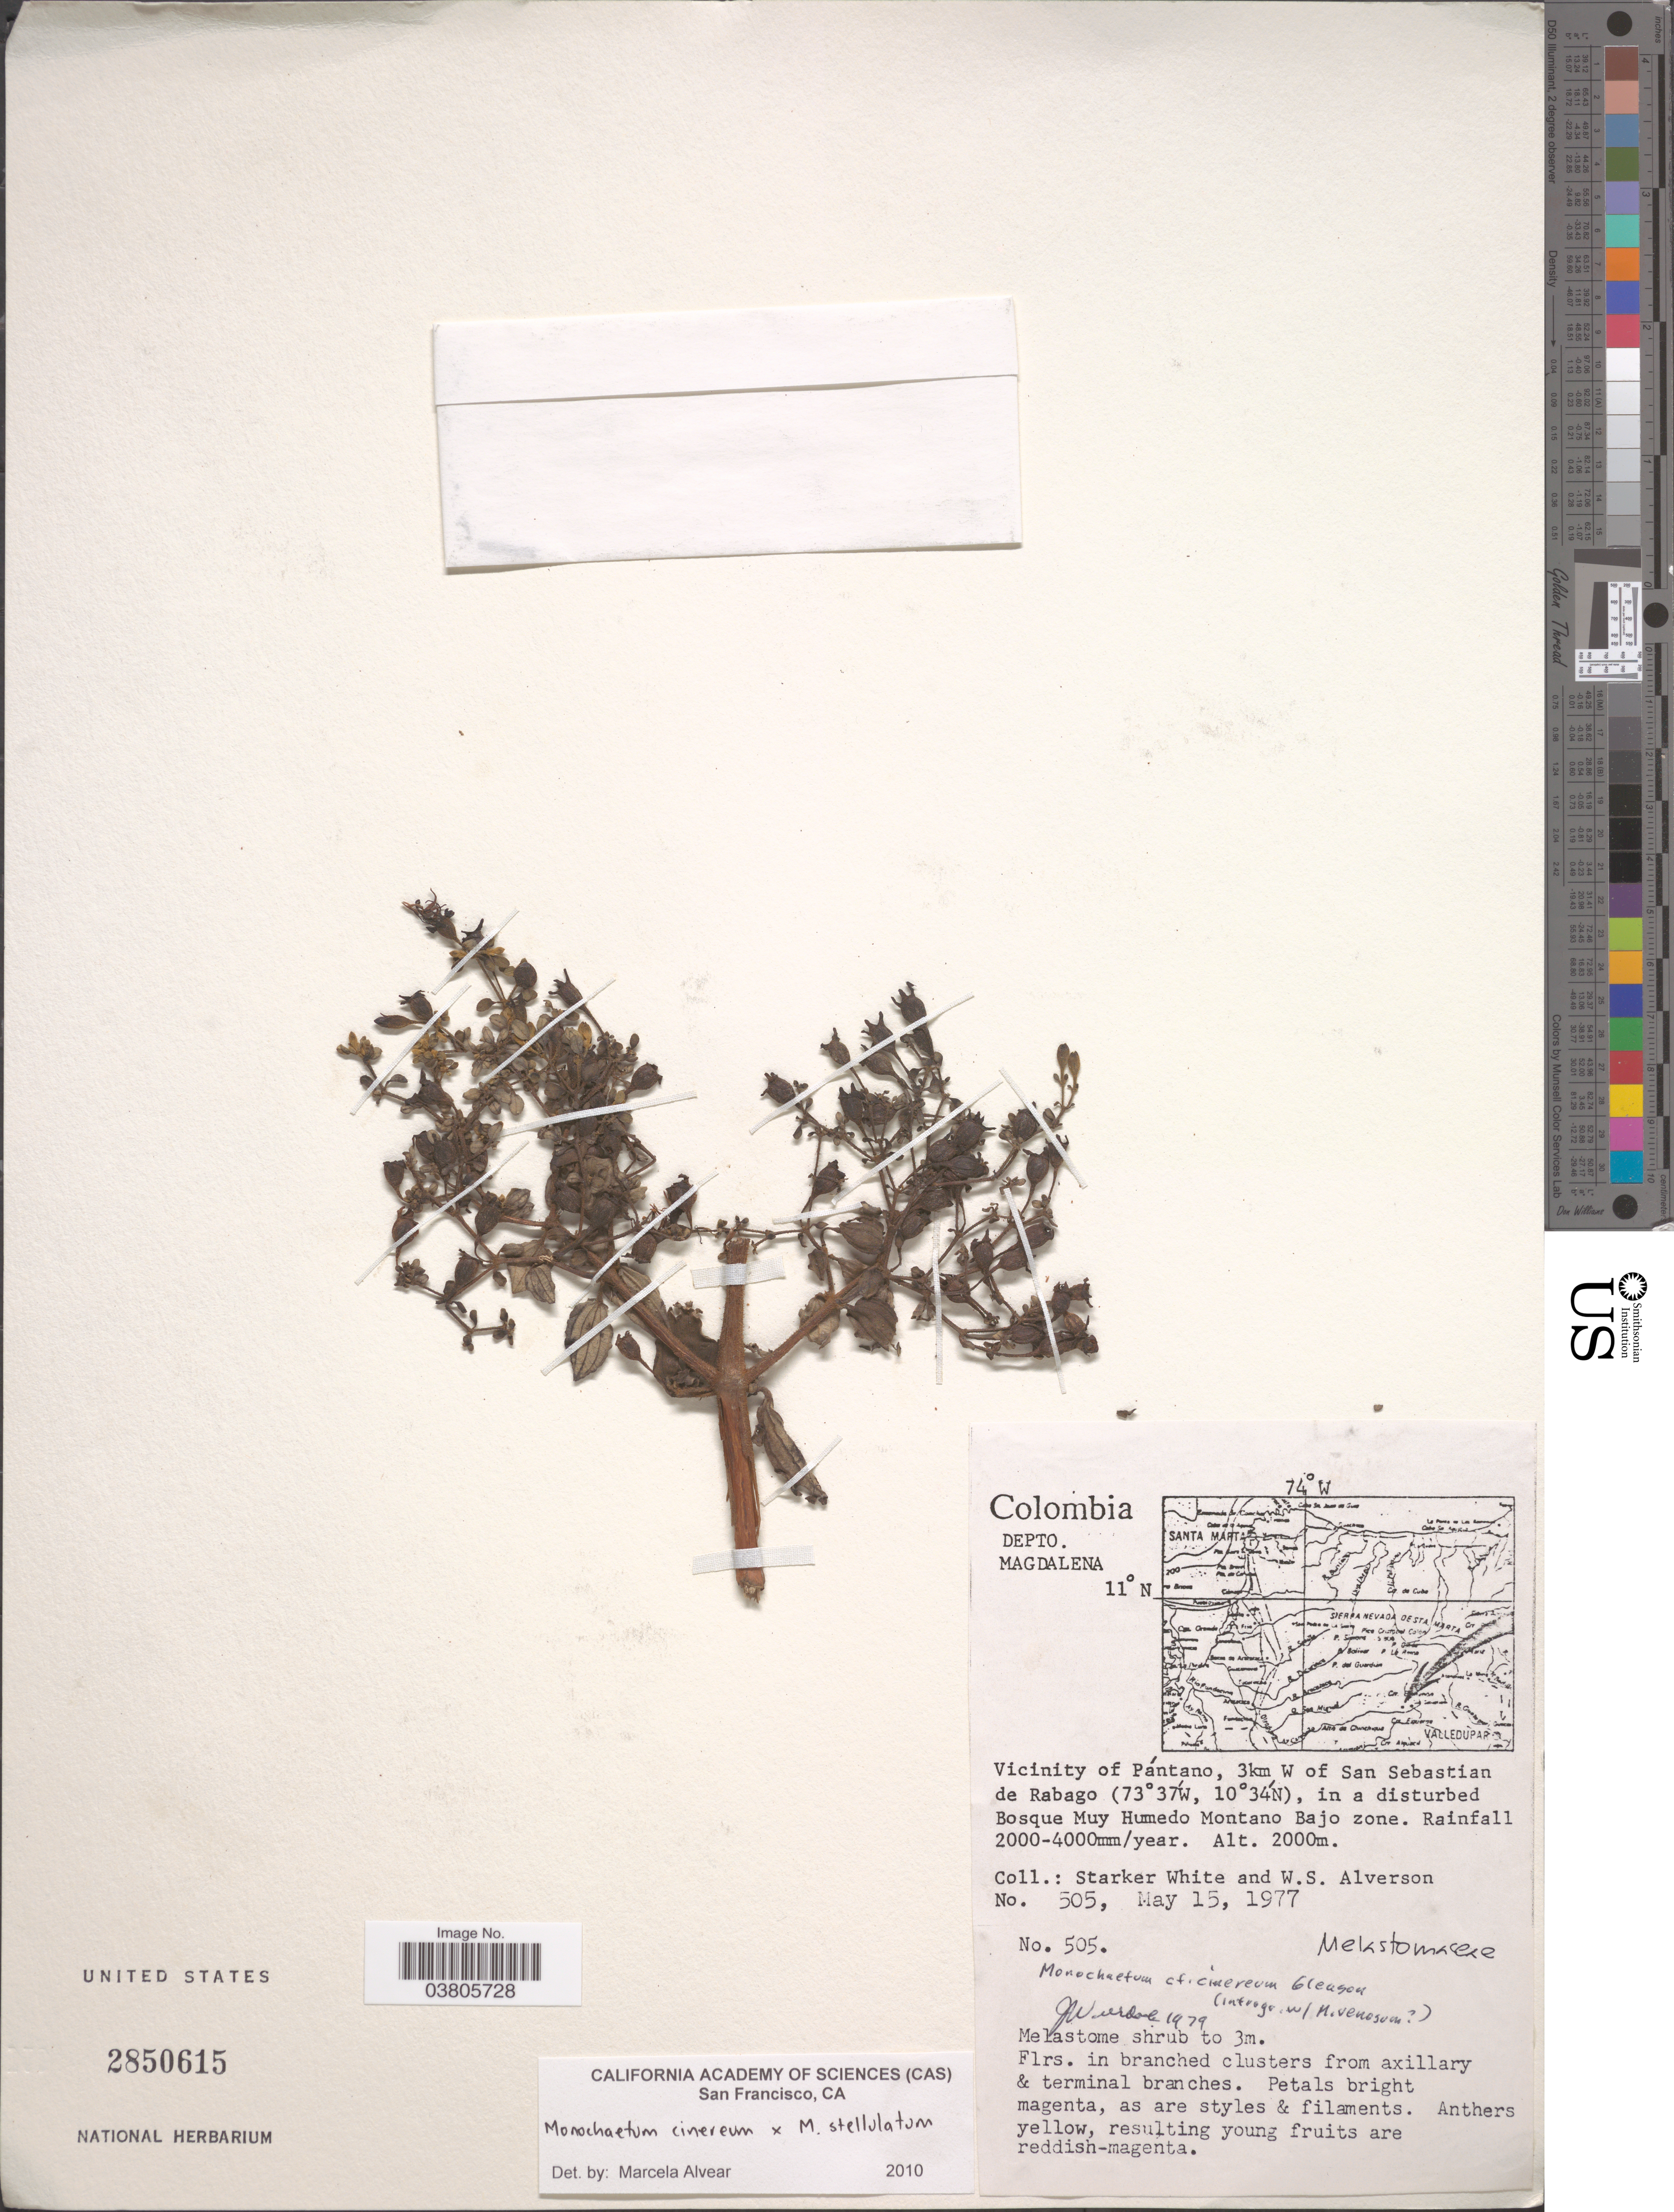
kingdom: Plantae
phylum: Tracheophyta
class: Magnoliopsida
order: Myrtales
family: Melastomataceae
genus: Monochaetum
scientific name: Monochaetum cinereum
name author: Gleason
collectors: S. White & W. S. Alverson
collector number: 505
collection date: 1977-05-15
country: Colombia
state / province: Magdalena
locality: Depto. Magdalena. Vicinity of Pántano, 3km W of San Sebastian de Rabago, in a disturbed Bosque Muy Humedo Montano bajo zone.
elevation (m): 2000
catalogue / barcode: US 2850615